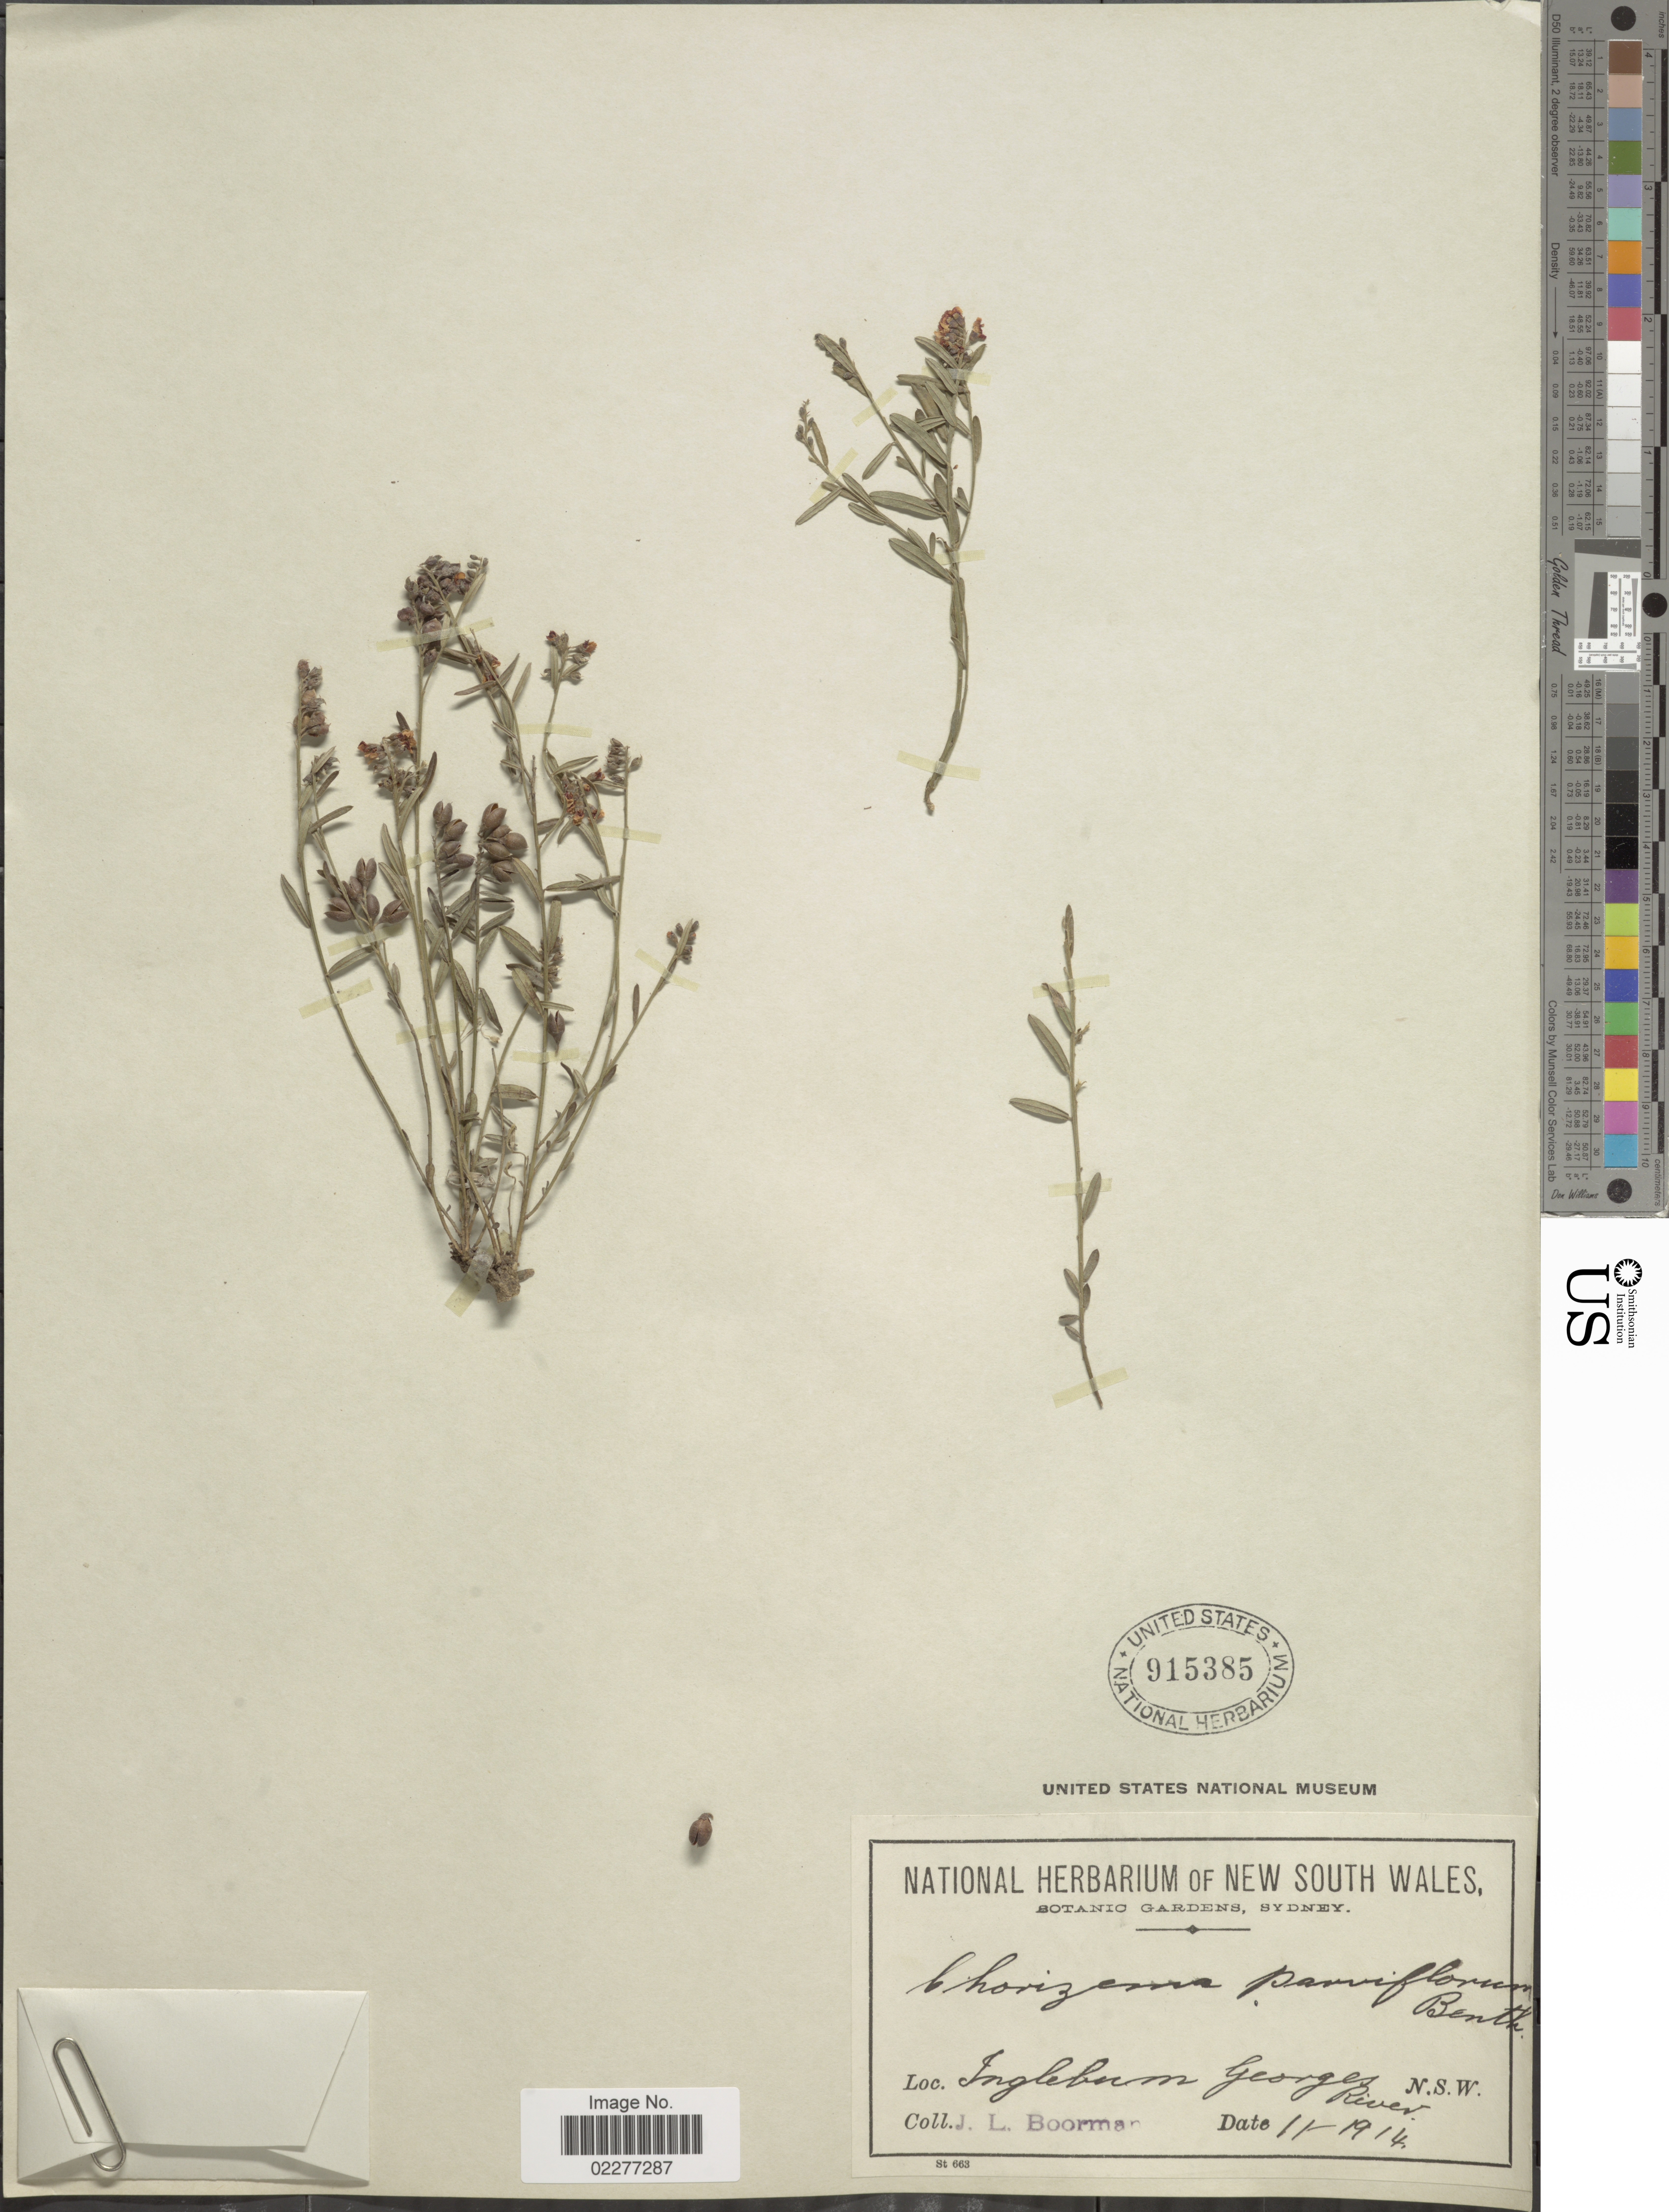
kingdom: Plantae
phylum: Tracheophyta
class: Magnoliopsida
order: Fabales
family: Fabaceae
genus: Chorizema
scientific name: Chorizema parviflorum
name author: Benth.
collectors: J. Boorman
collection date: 1914-11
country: Australia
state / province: New South Wales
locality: Ingleburn Georges River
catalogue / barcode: US 915385